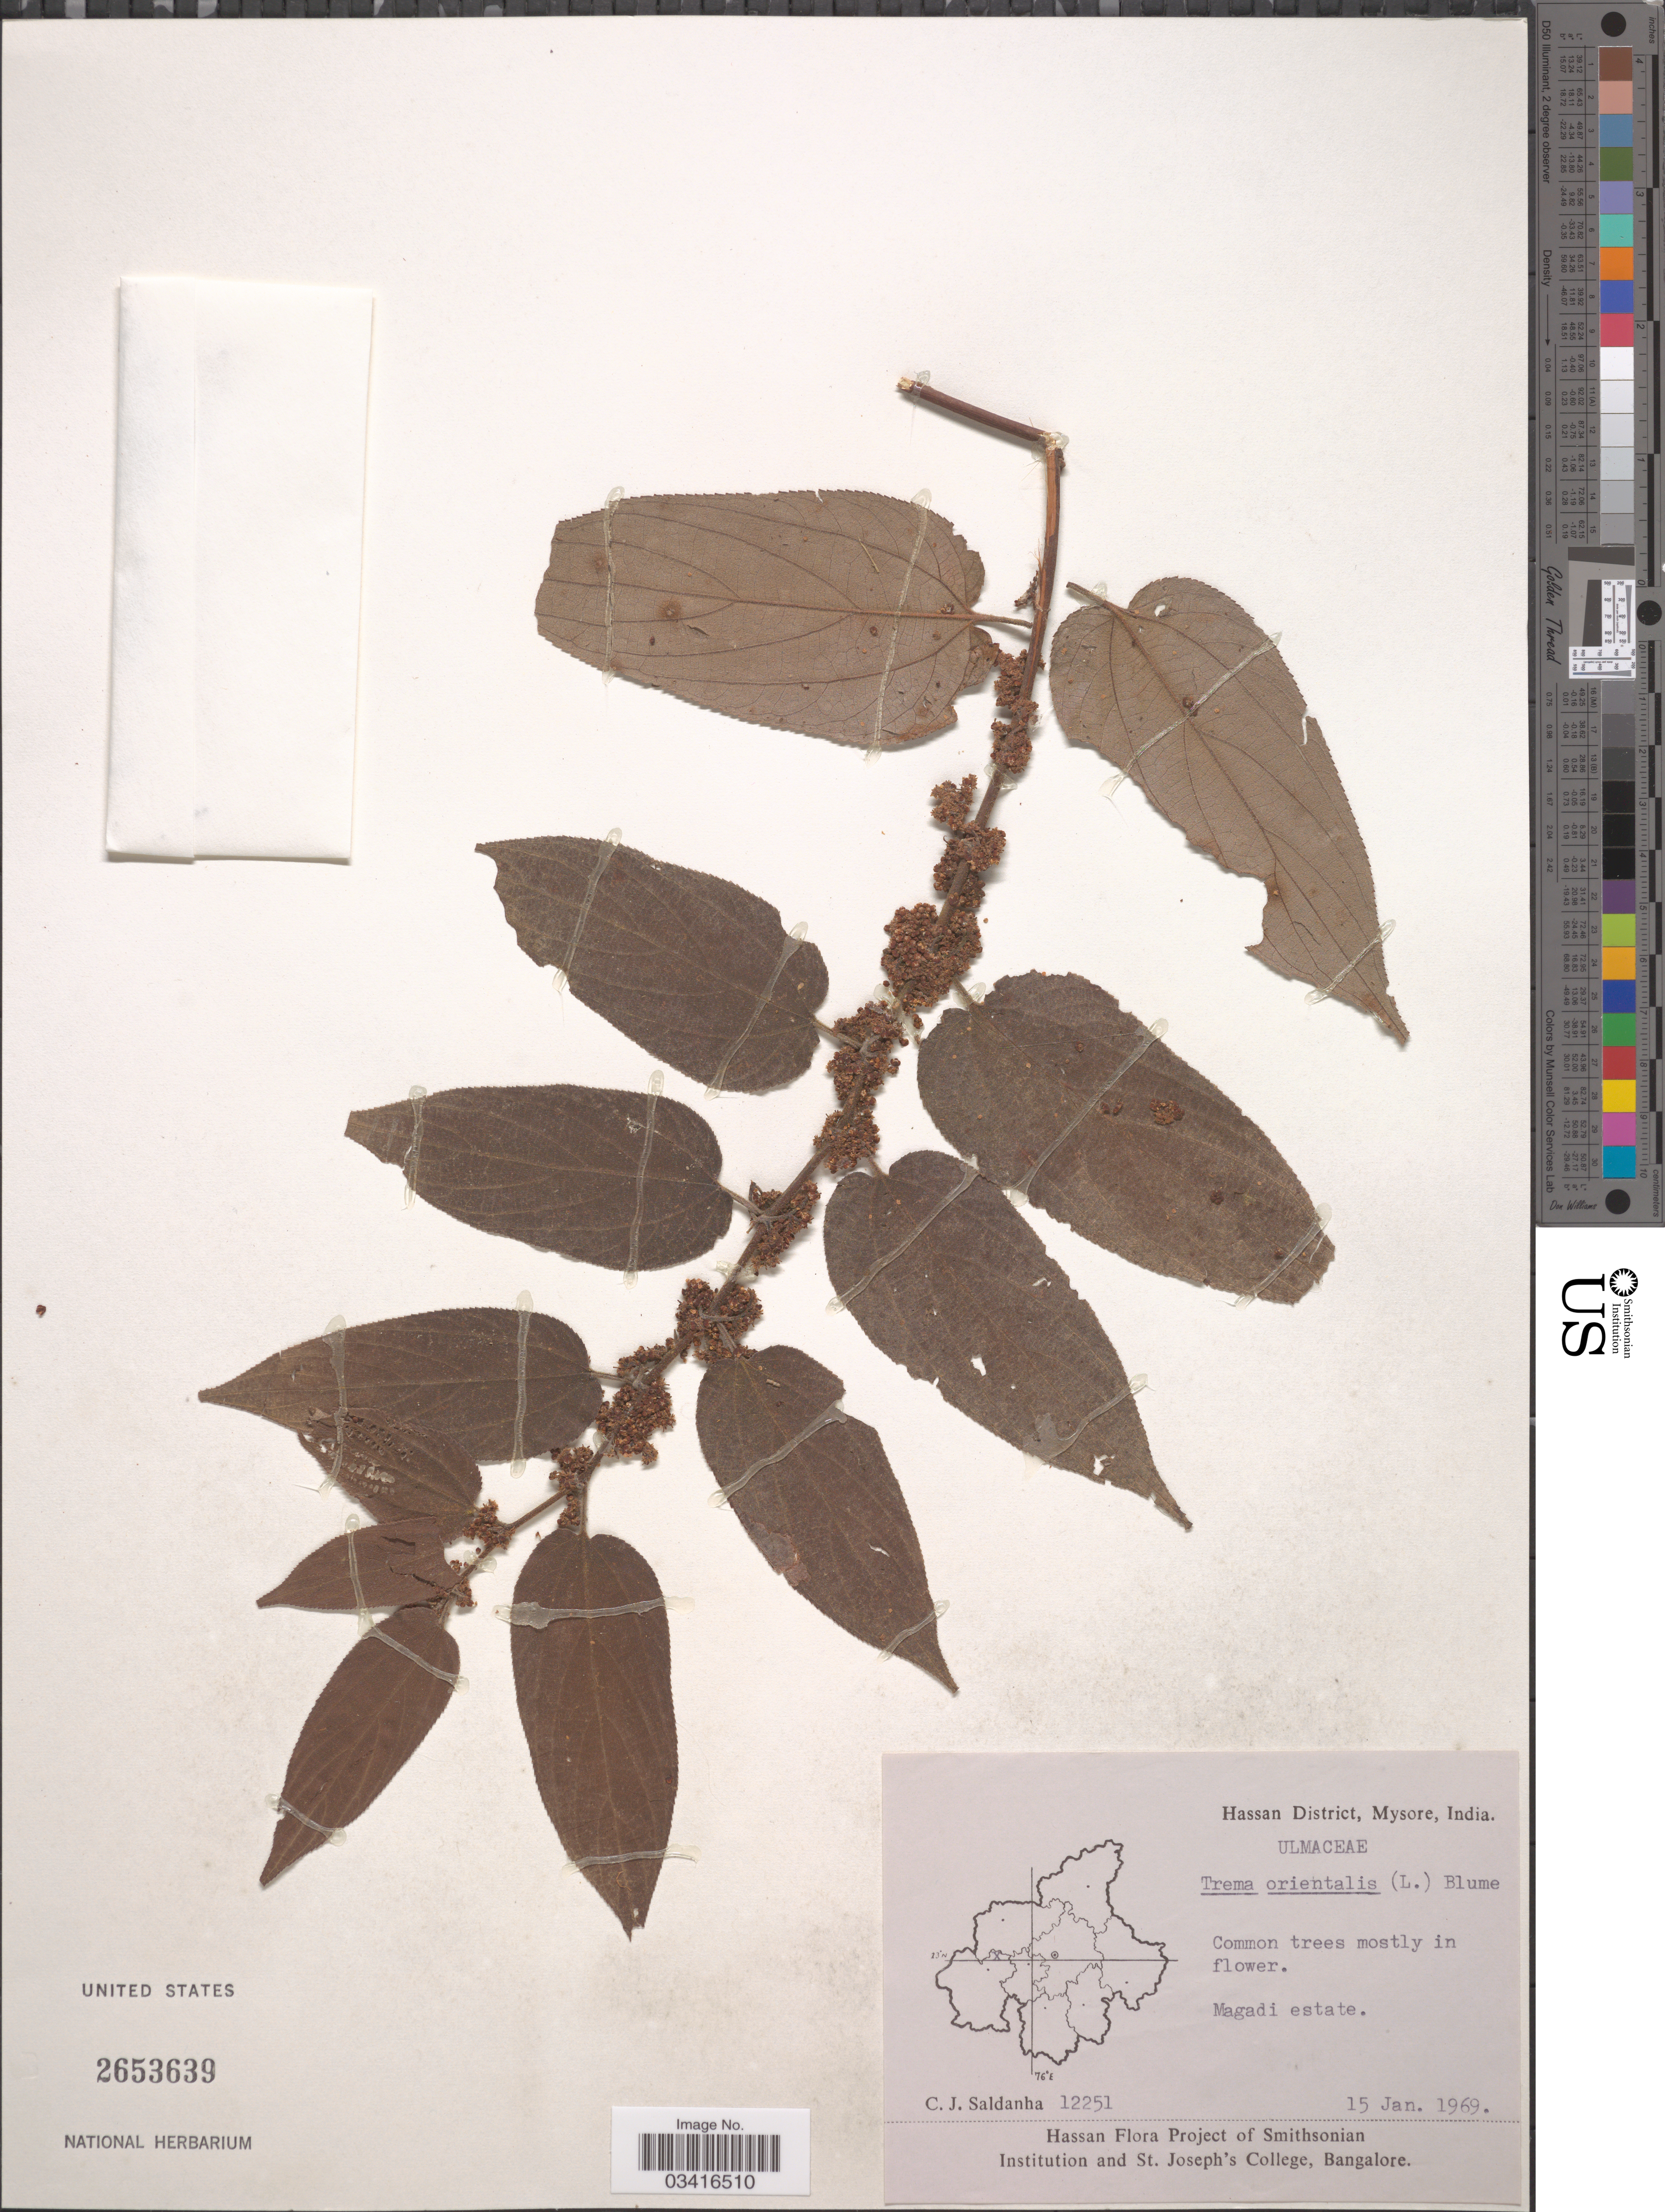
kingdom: Plantae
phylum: Tracheophyta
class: Magnoliopsida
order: Rosales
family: Cannabaceae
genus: Trema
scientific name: Trema orientale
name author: (L.) Blume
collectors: C. J. Saldanha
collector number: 12251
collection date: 1969-01-15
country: India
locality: Hassan District, Mysore. Magadi estate.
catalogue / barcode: US 2653639